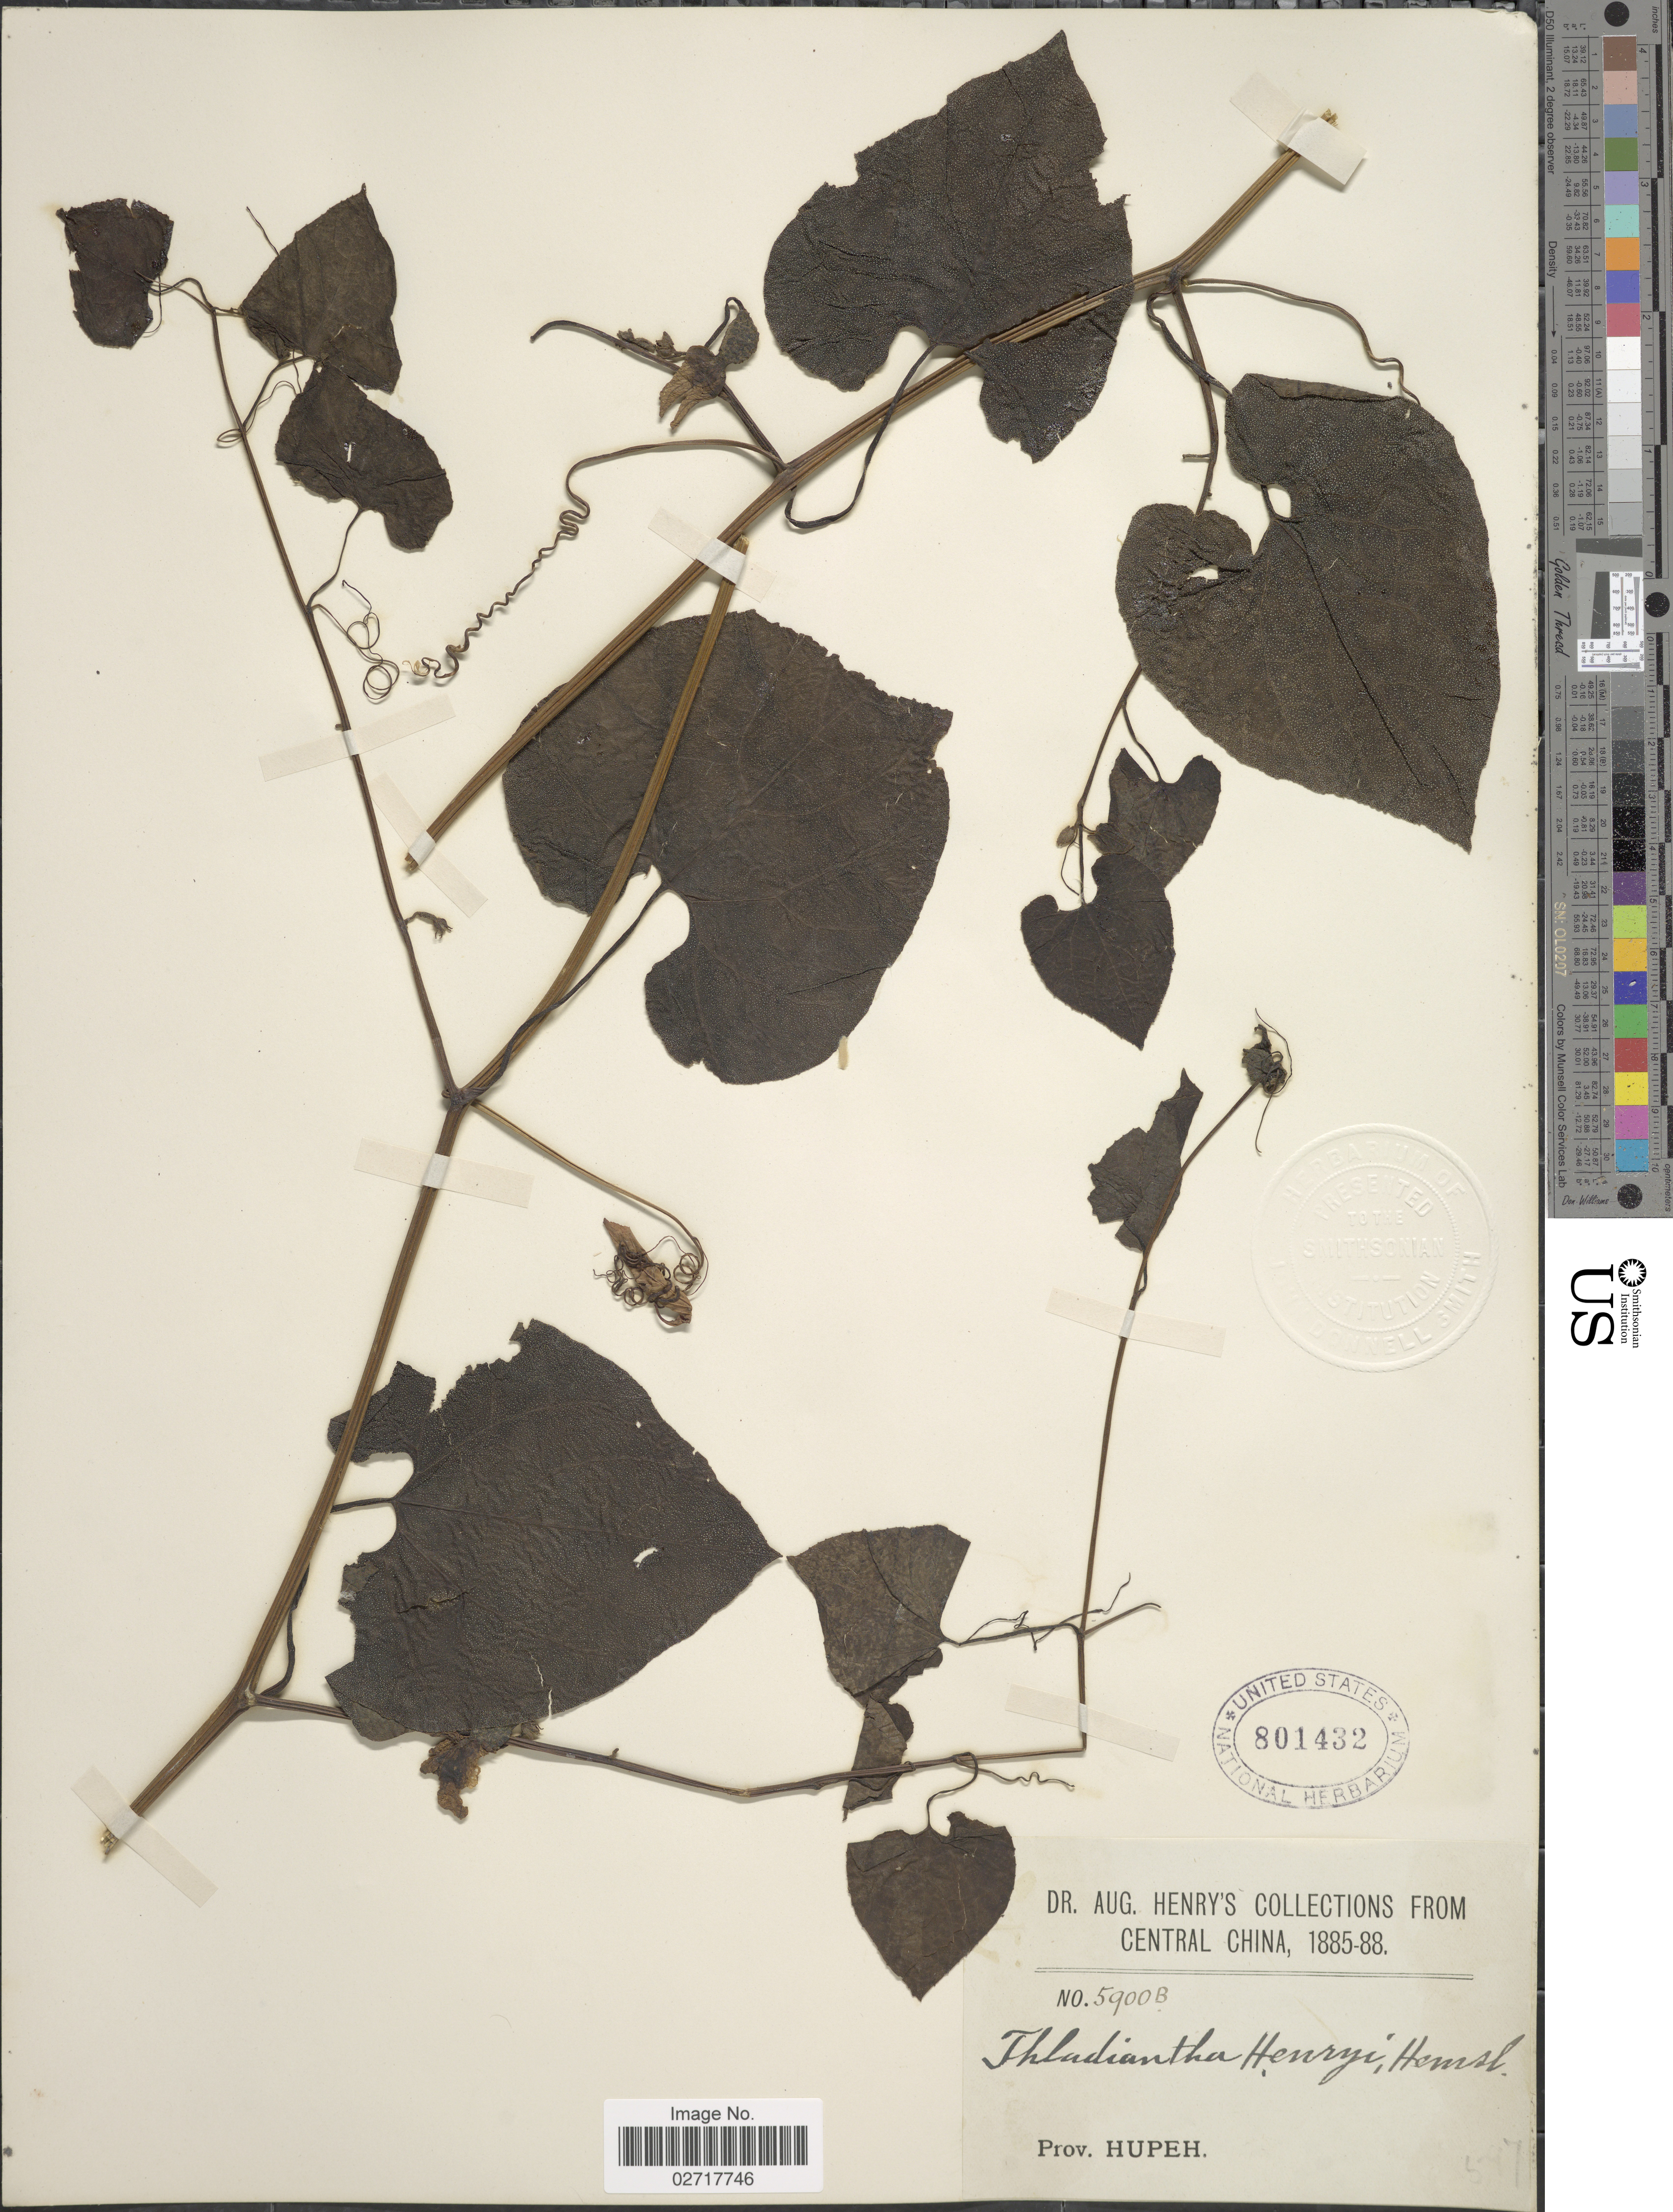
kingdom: Plantae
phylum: Tracheophyta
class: Magnoliopsida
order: Cucurbitales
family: Cucurbitaceae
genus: Thladiantha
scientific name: Thladiantha henryi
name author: Hemsl.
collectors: A. Henry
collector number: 5900 B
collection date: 1885/1888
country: China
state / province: Hubei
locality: Central China, Prov. Hupeh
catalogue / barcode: US 801432